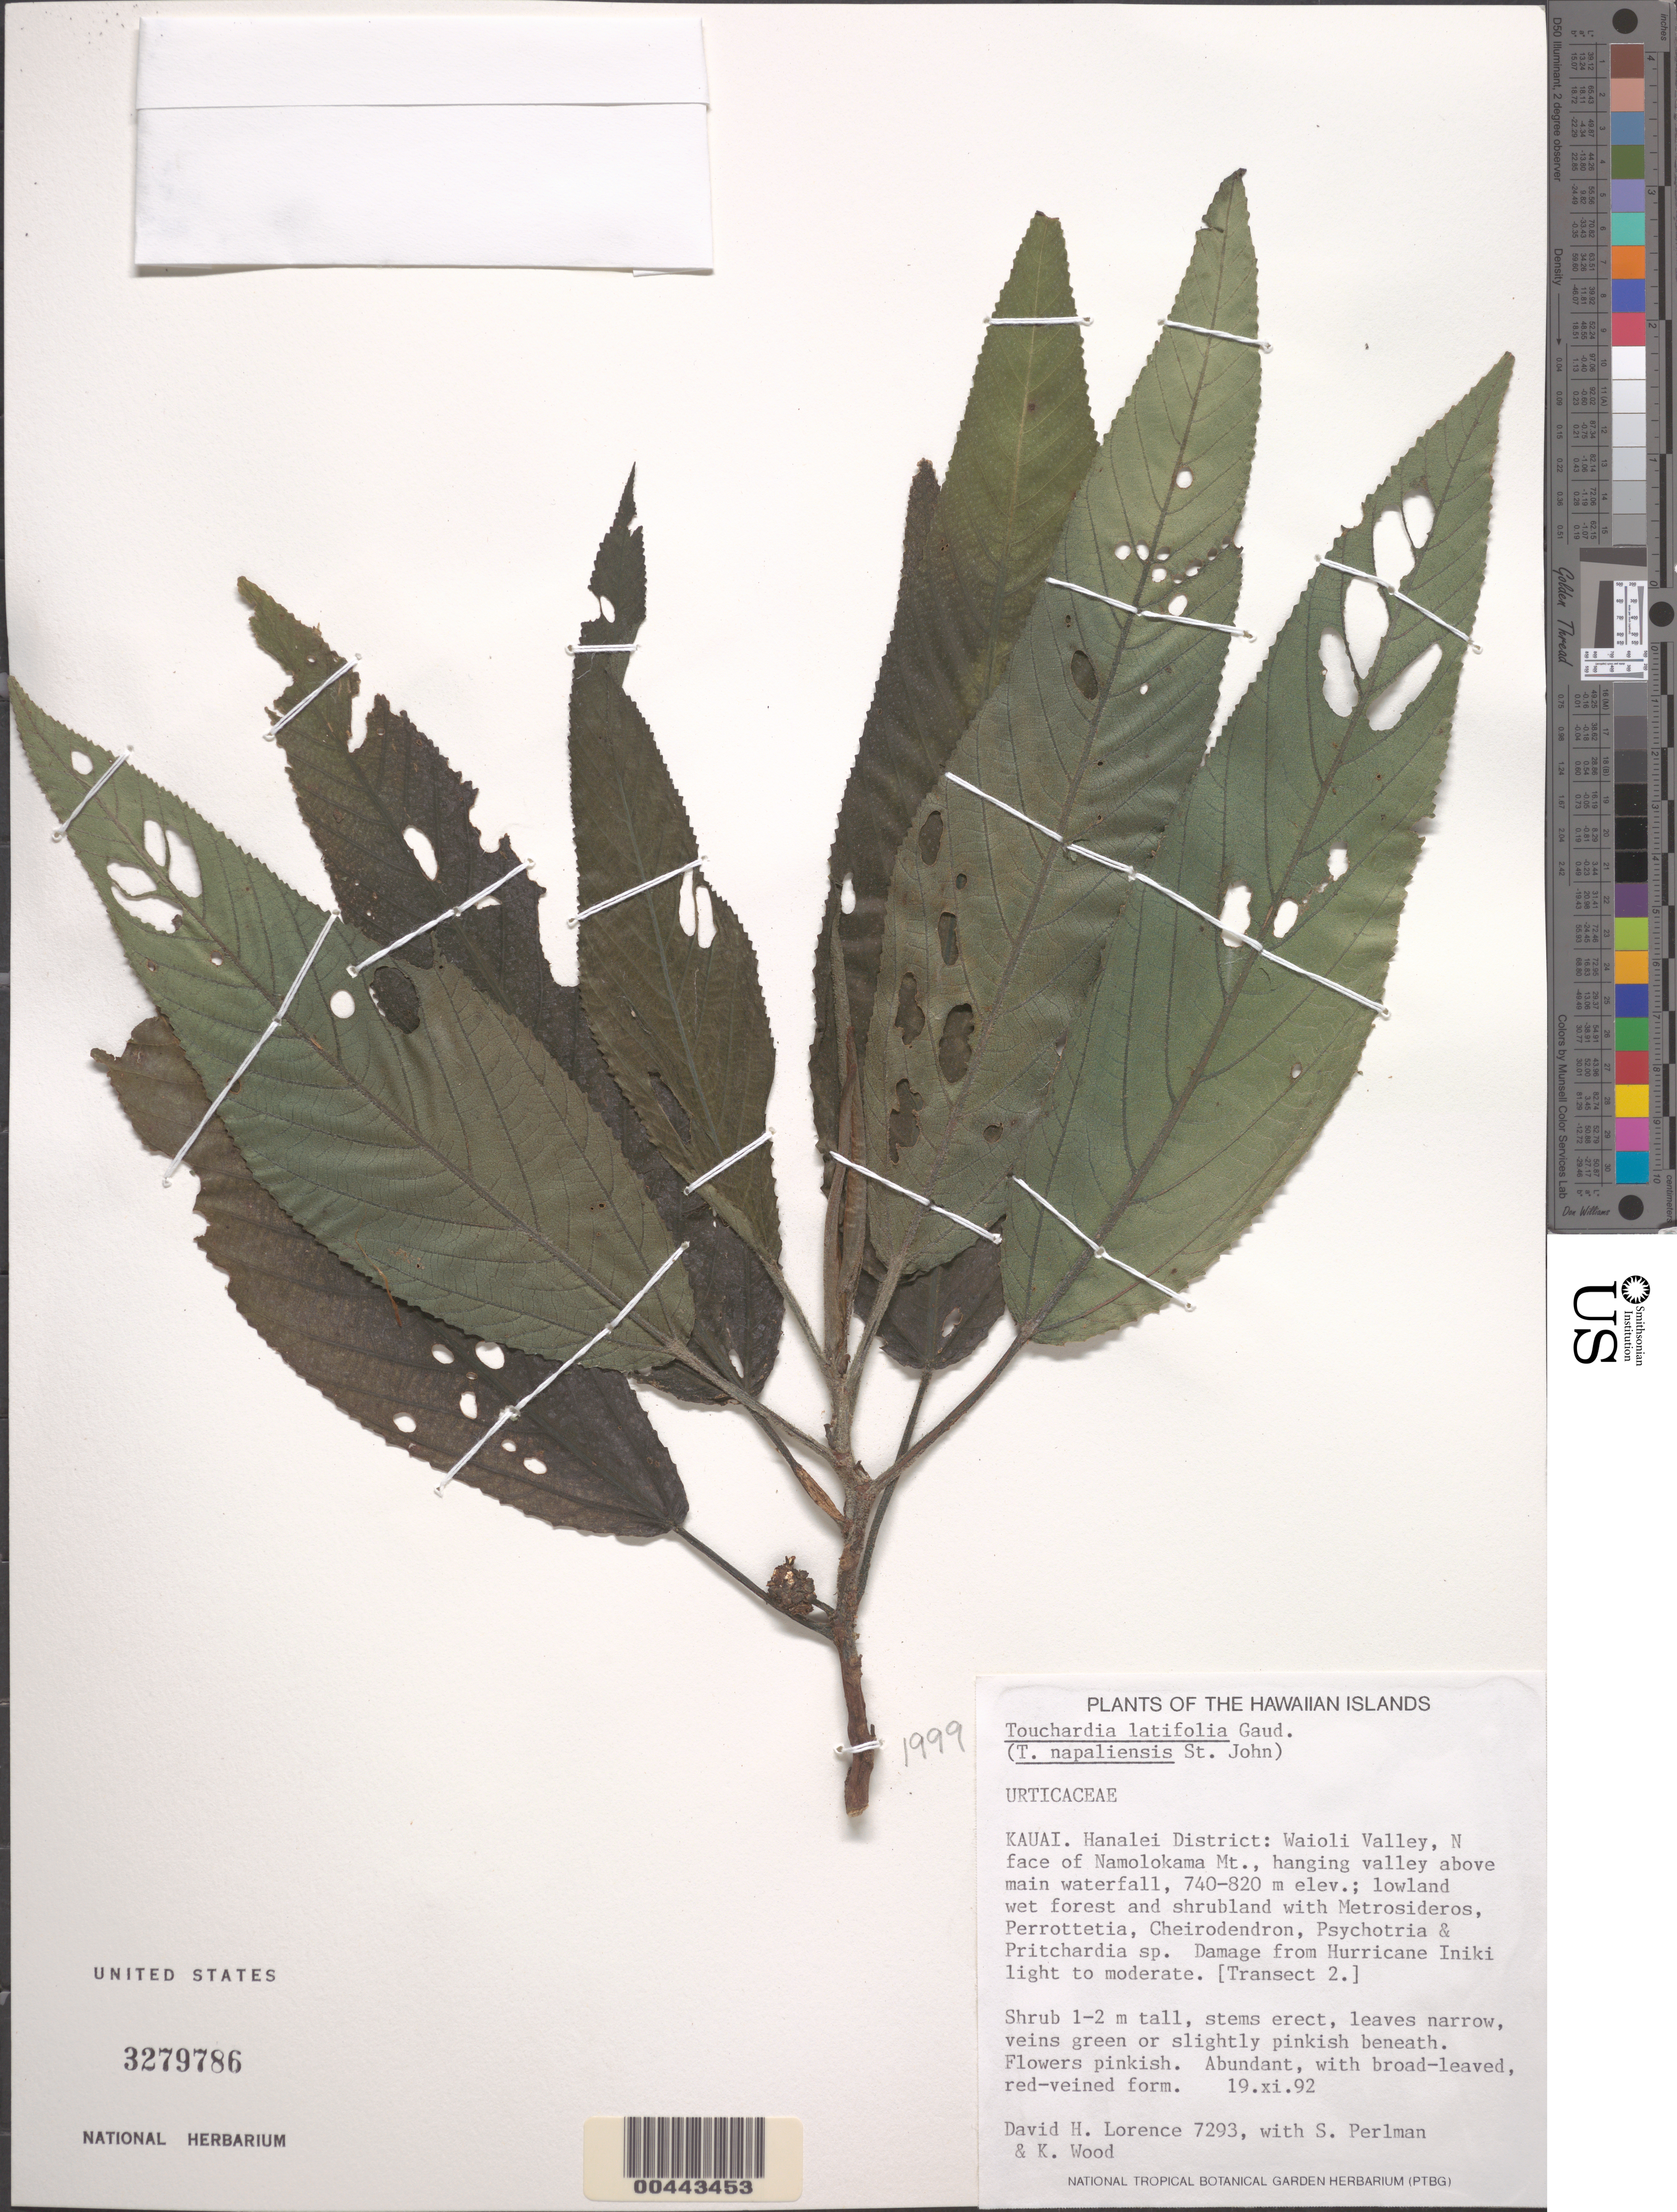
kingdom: Plantae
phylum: Tracheophyta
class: Magnoliopsida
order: Rosales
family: Urticaceae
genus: Touchardia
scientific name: Touchardia latifolia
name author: Gaudich.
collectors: D. Lorence, S. P. Perlman & K. Wood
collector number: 7293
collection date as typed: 19 Nov 1992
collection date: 1992-11-19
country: United States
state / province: Hawaii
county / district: Kauai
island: Kaua'i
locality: Hanalei District, Waioli Valley, N face of Namolokama Mt., hanging valley above main waterfall, Transect 2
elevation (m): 740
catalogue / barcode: US 3279786